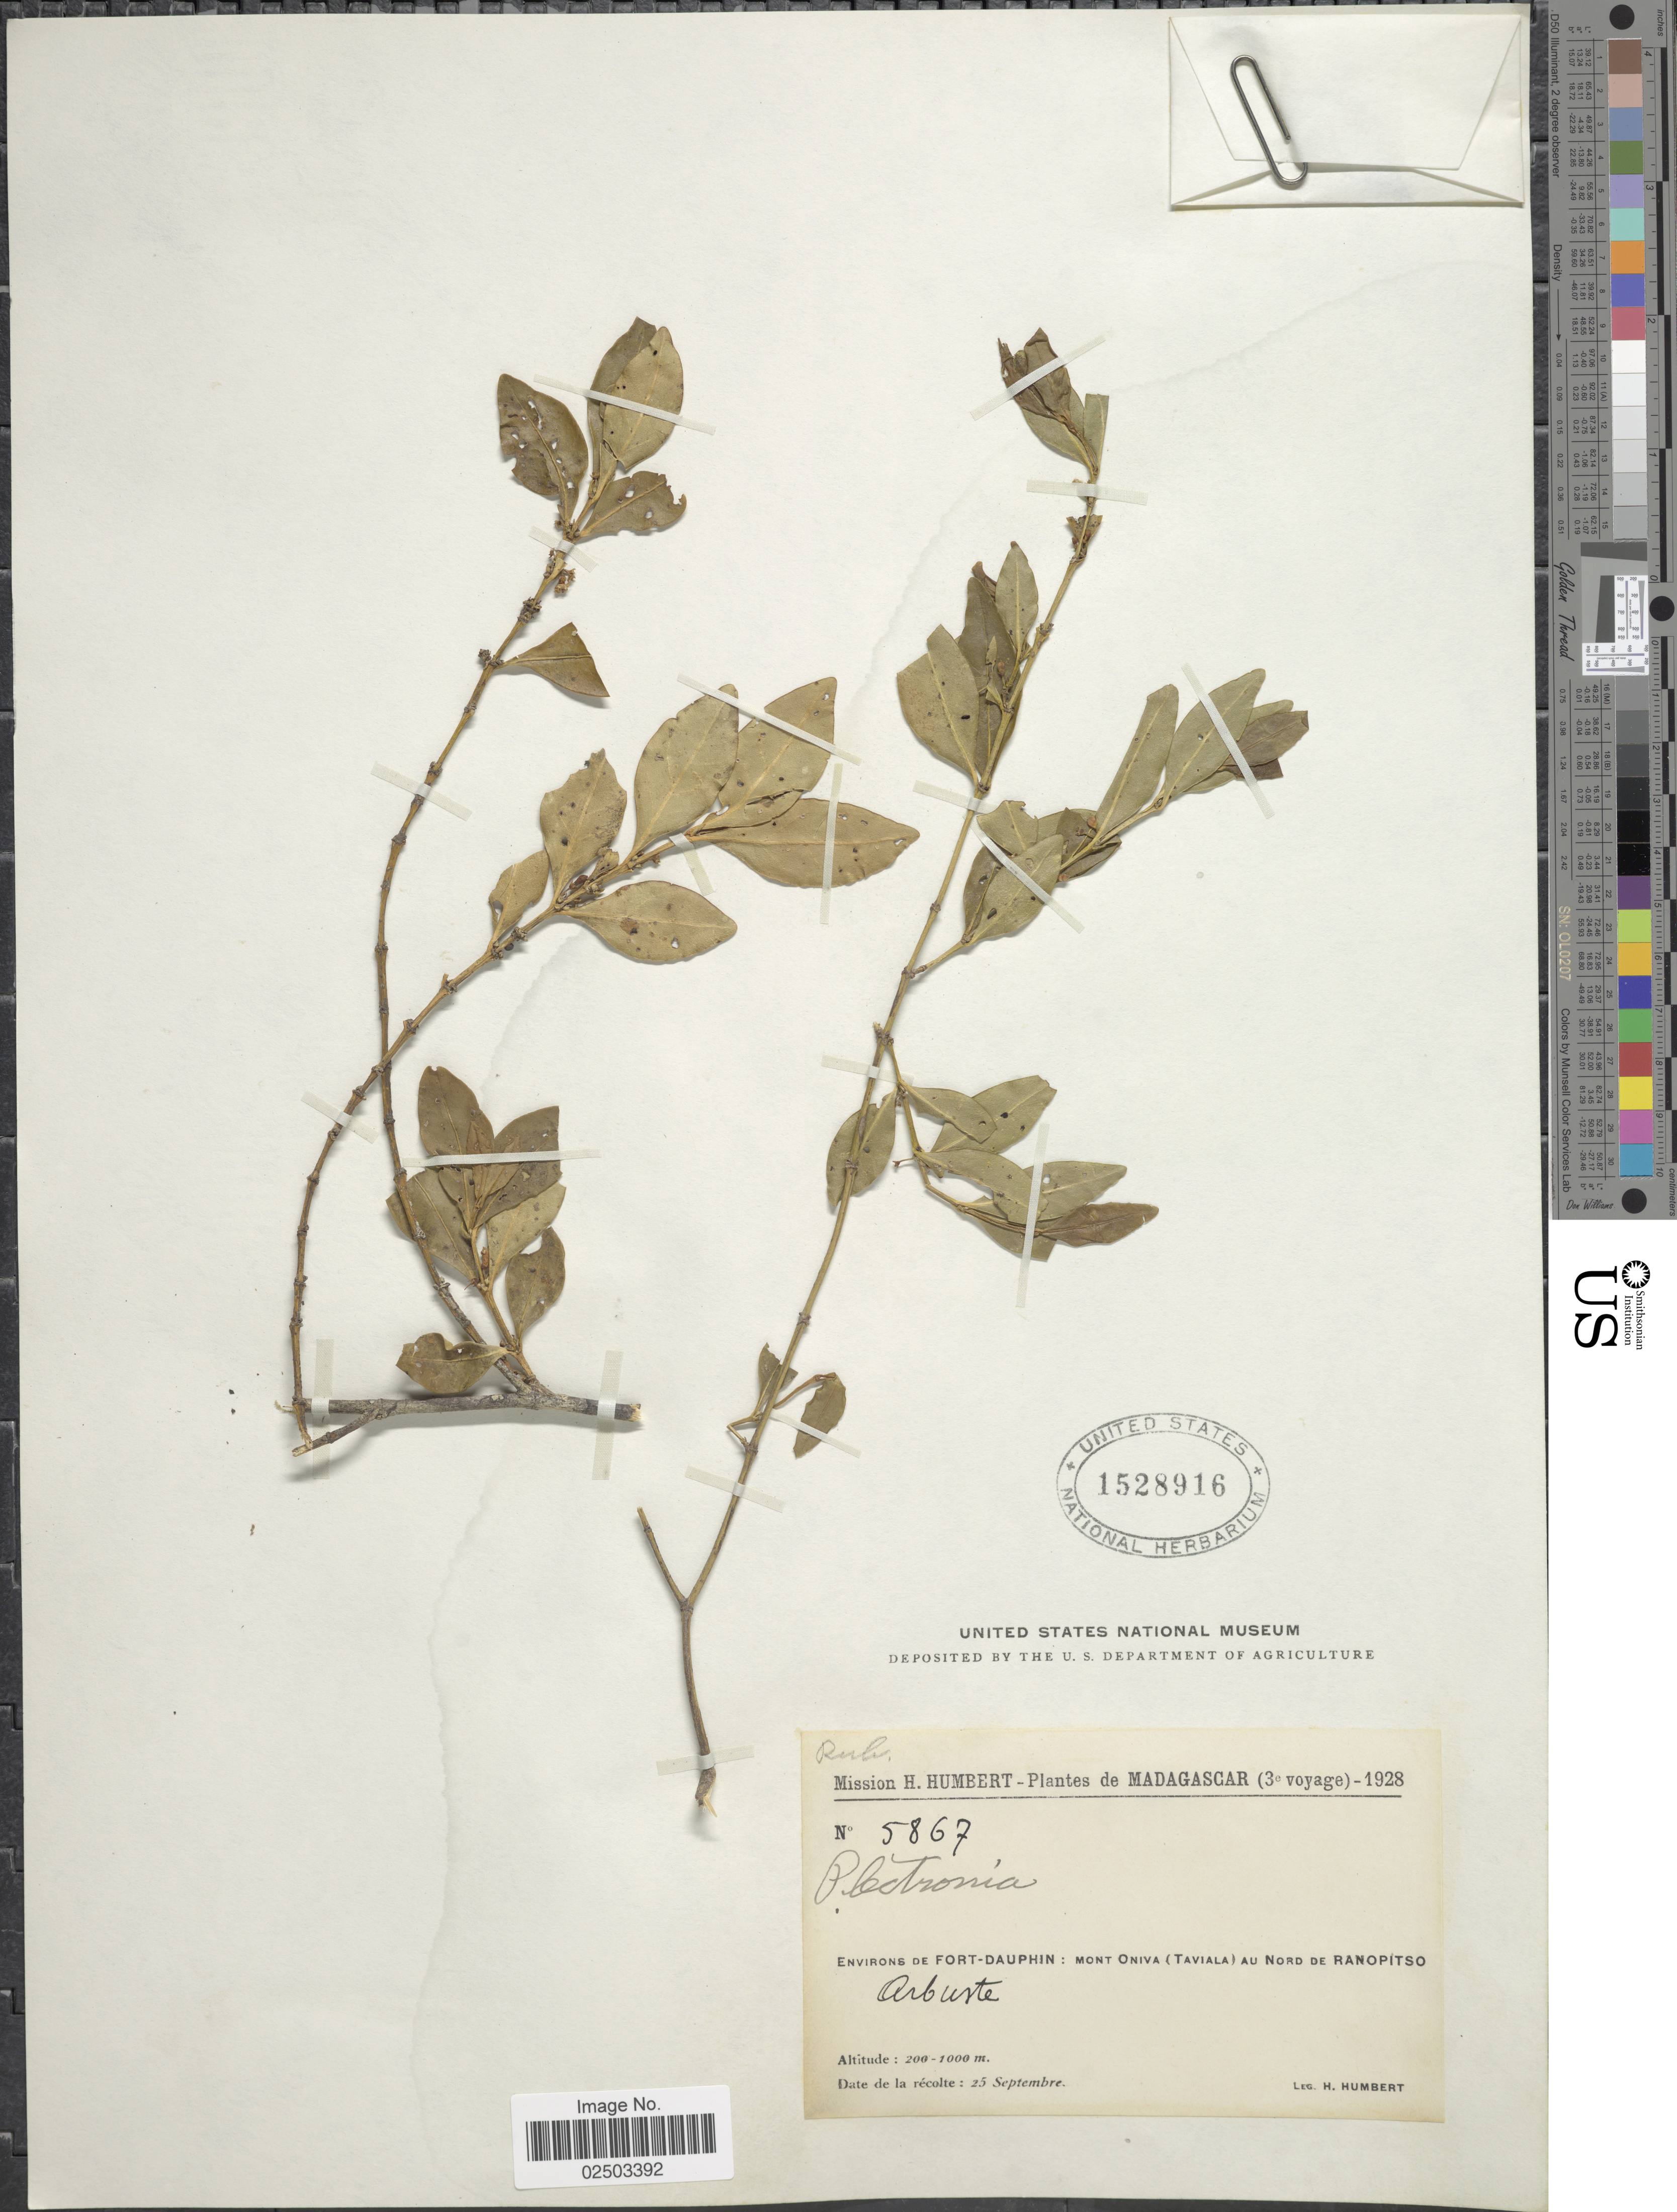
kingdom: Plantae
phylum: Tracheophyta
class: Magnoliopsida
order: Gentianales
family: Rubiaceae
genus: Bridsonia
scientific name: Bridsonia chamaedendrum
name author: (Kuntze) Verstraete & A.E. van Wyk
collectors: H. Humbert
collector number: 5867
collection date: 1928-09-25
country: Madagascar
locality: Environs de Fort-Dauphin: Mont Oniva (Taviala) Au Nord de Ranopitso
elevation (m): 200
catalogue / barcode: US 1528916